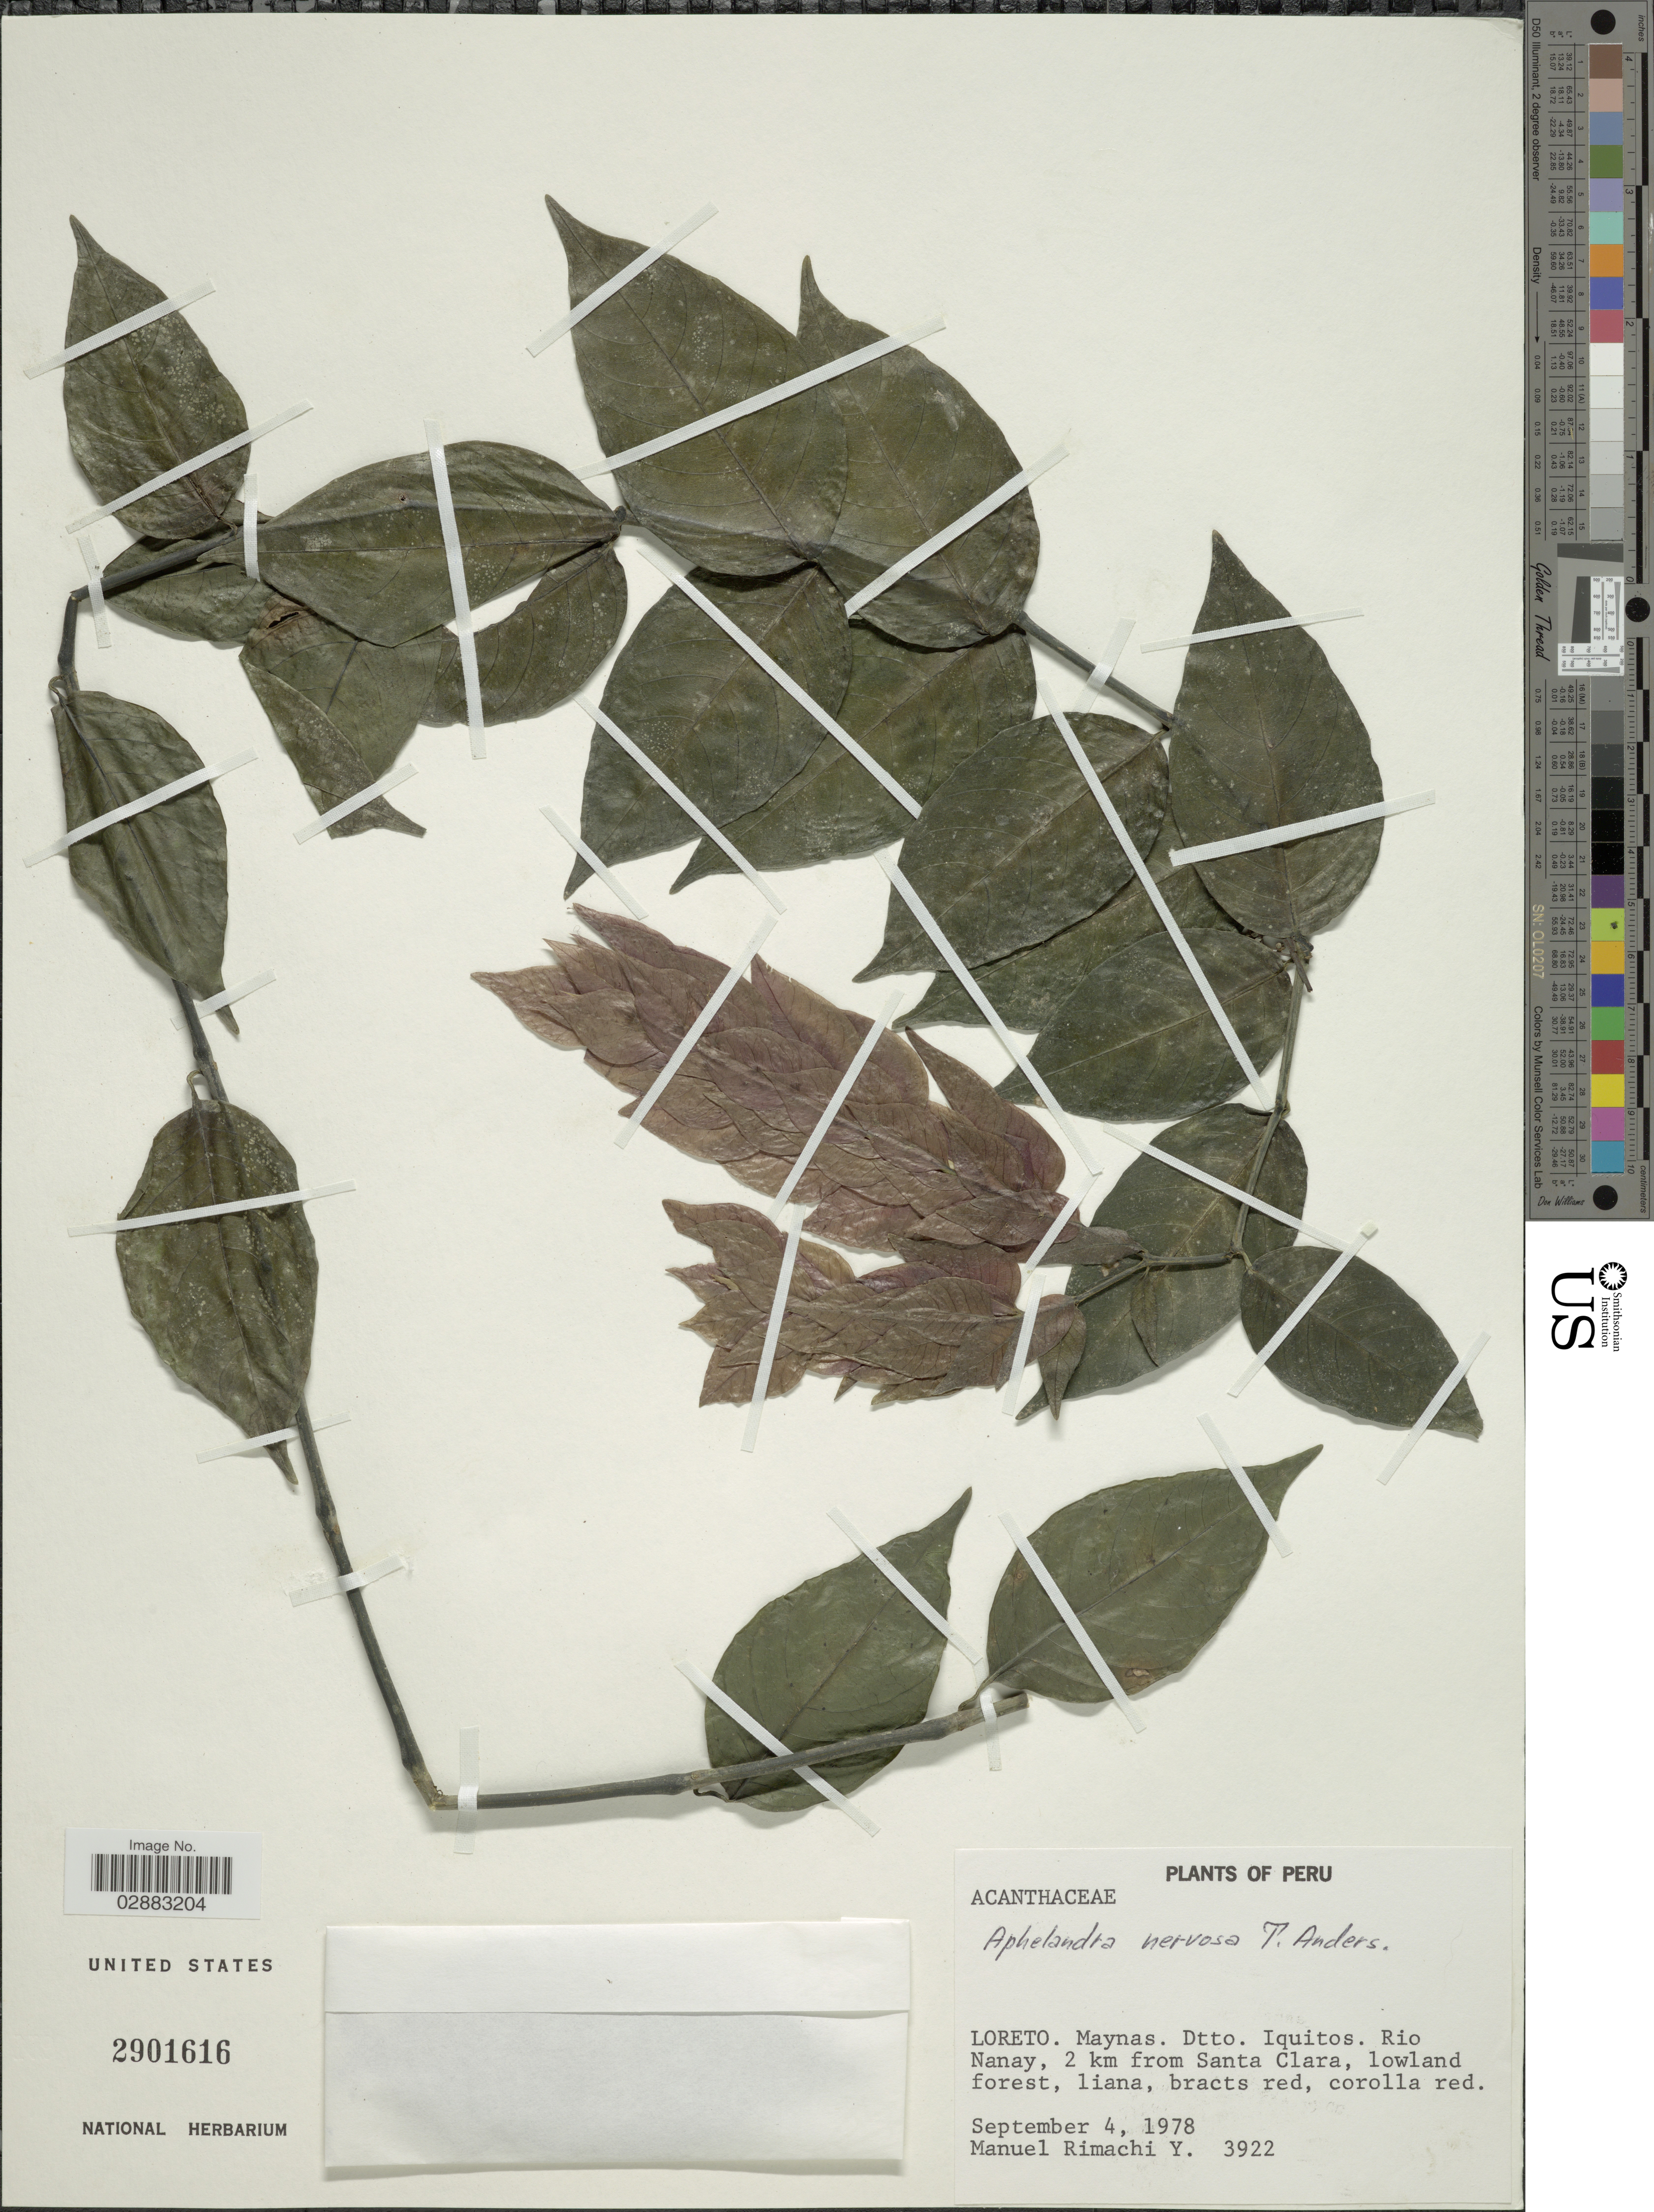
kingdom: Plantae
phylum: Tracheophyta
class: Magnoliopsida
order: Lamiales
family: Acanthaceae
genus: Beloperone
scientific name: Beloperone pyrrhostachya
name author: Lindau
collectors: M. Rimachi Y.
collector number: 3922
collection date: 1978-09-04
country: Peru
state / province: Loreto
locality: Maynas. Dtto. Iquitos. Rio Nanay, 2 km from Santa Clara.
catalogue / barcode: US 2901616